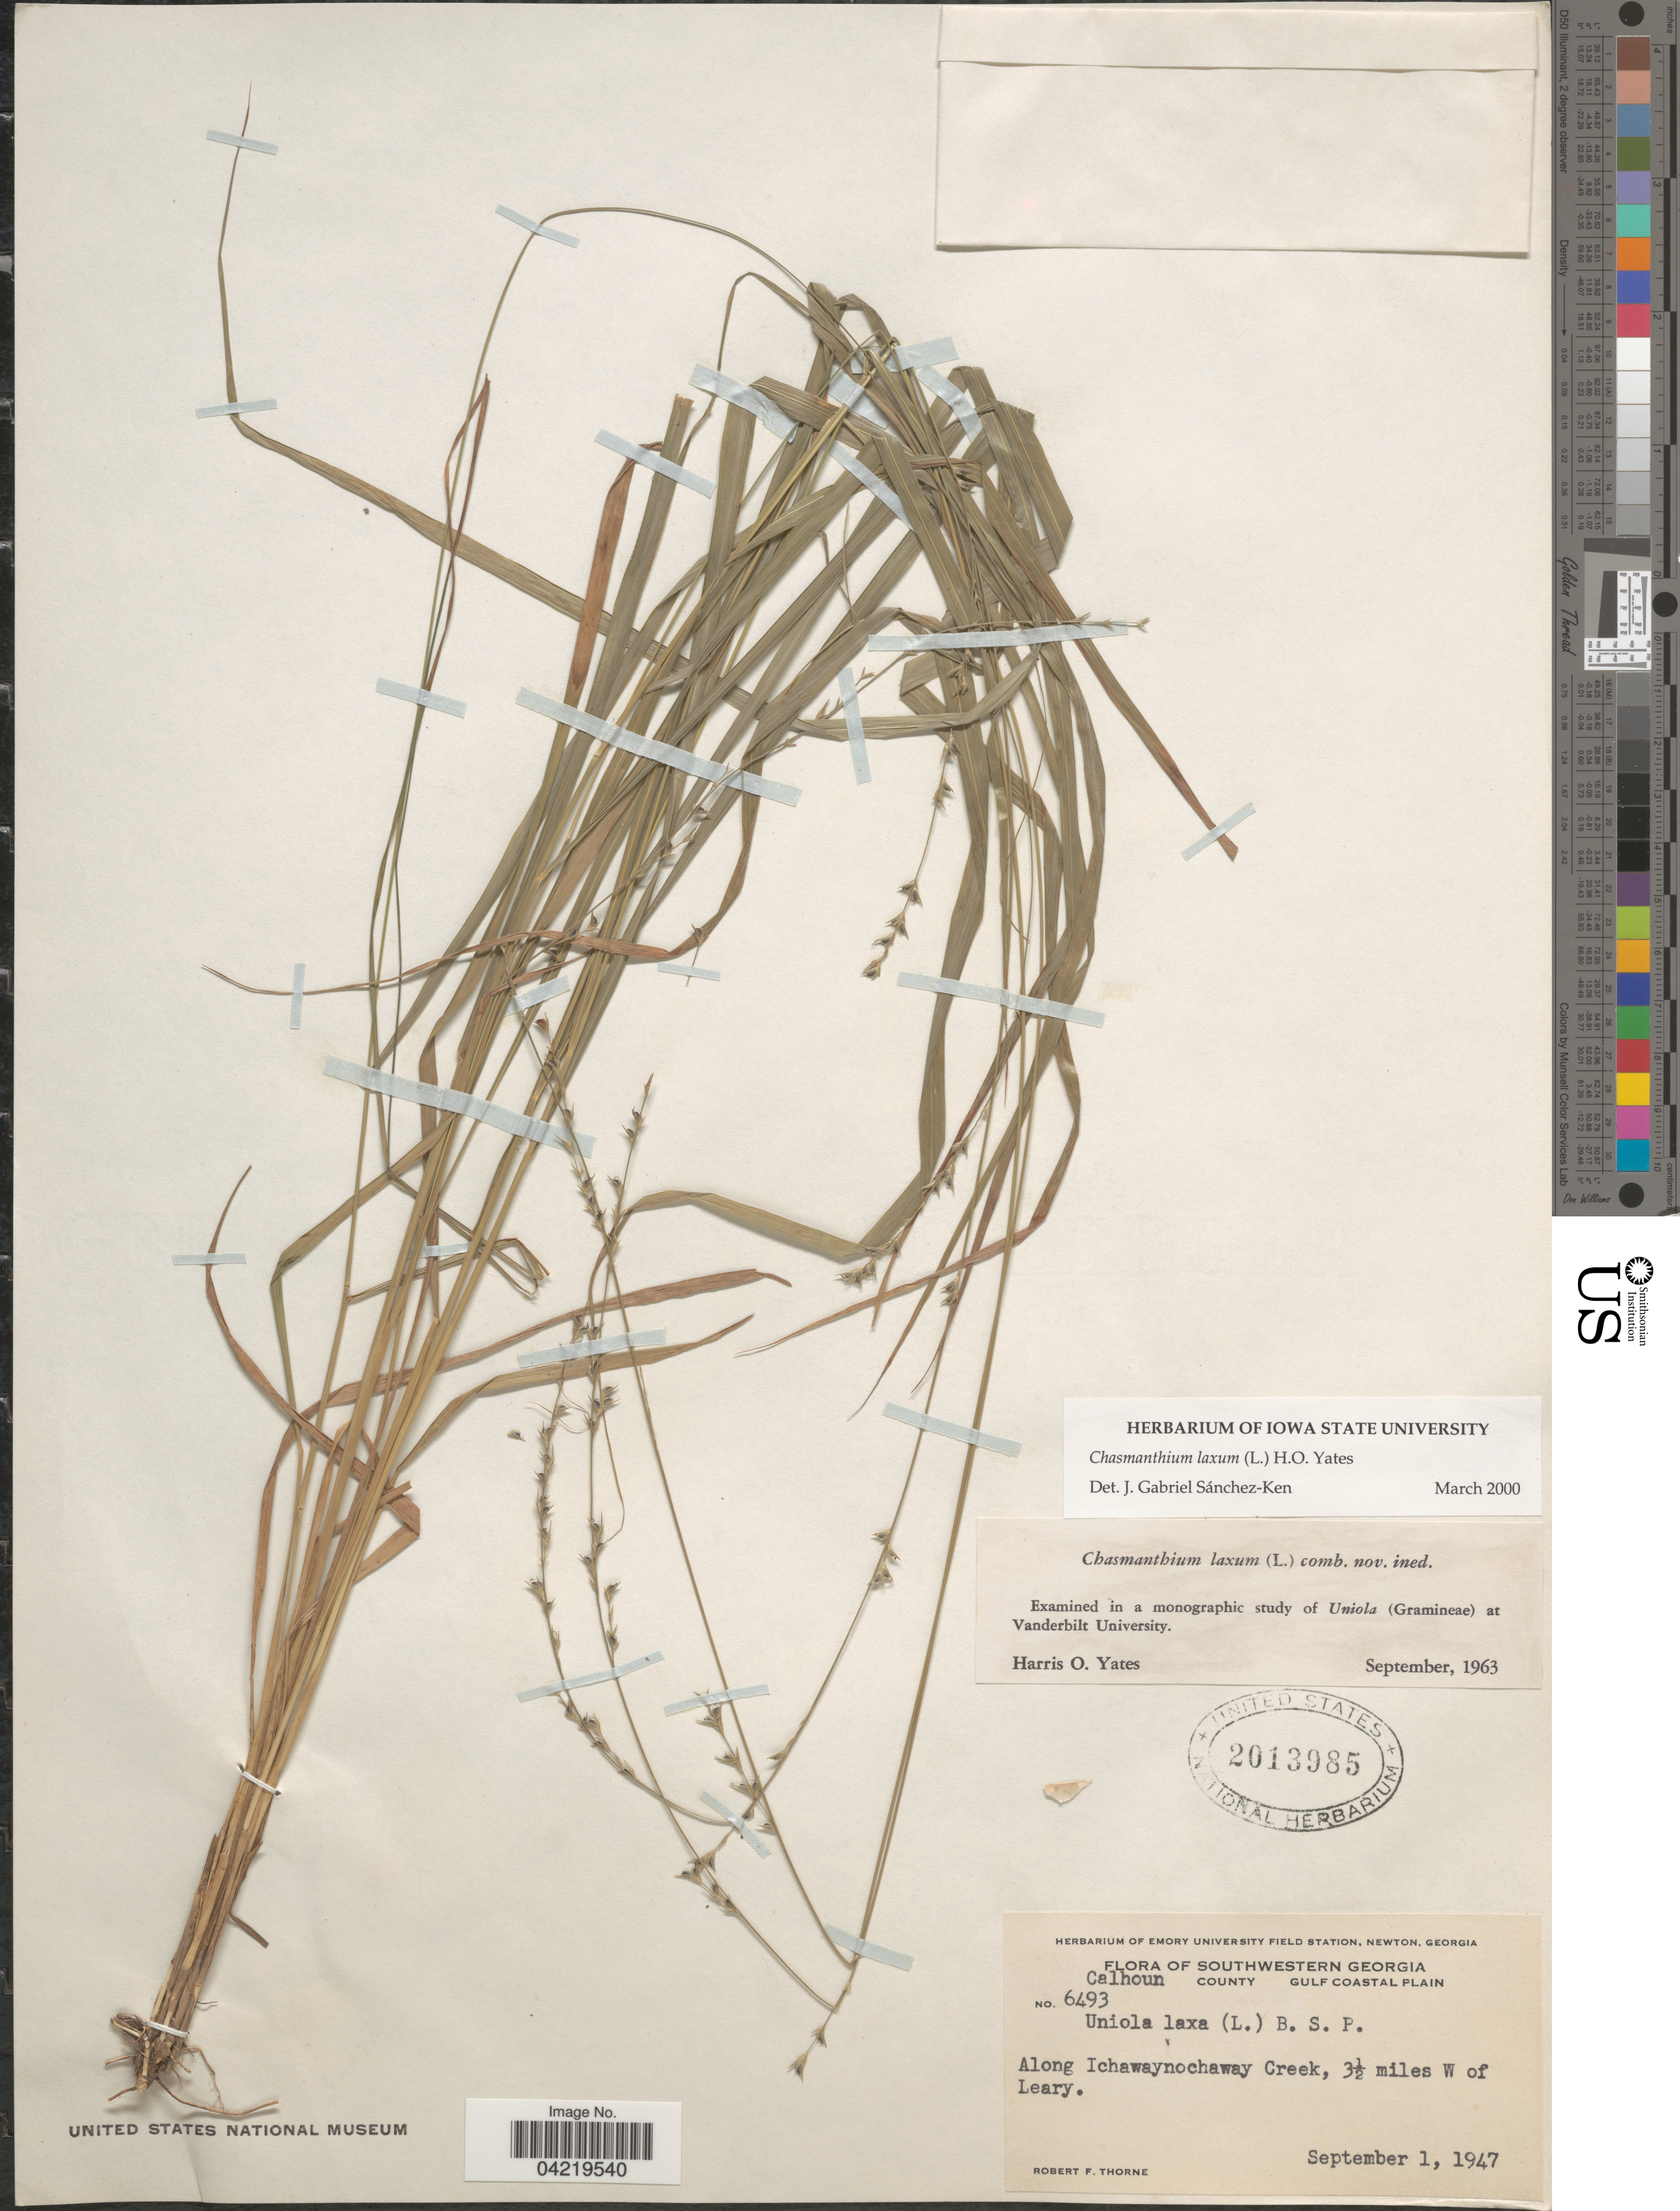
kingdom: Plantae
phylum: Tracheophyta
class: Liliopsida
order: Poales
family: Poaceae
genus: Chasmanthium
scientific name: Chasmanthium laxum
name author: (L.) H.O. Yates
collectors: R. F. Thorne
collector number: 6493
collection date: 1947-09-01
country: United States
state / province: Georgia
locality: Southwestern Georgia. Calhoun County. Gulf Coastal Plain. Along Ichawaynochaway Creek, 3½ miles W of Leary.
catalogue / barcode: US 2013985